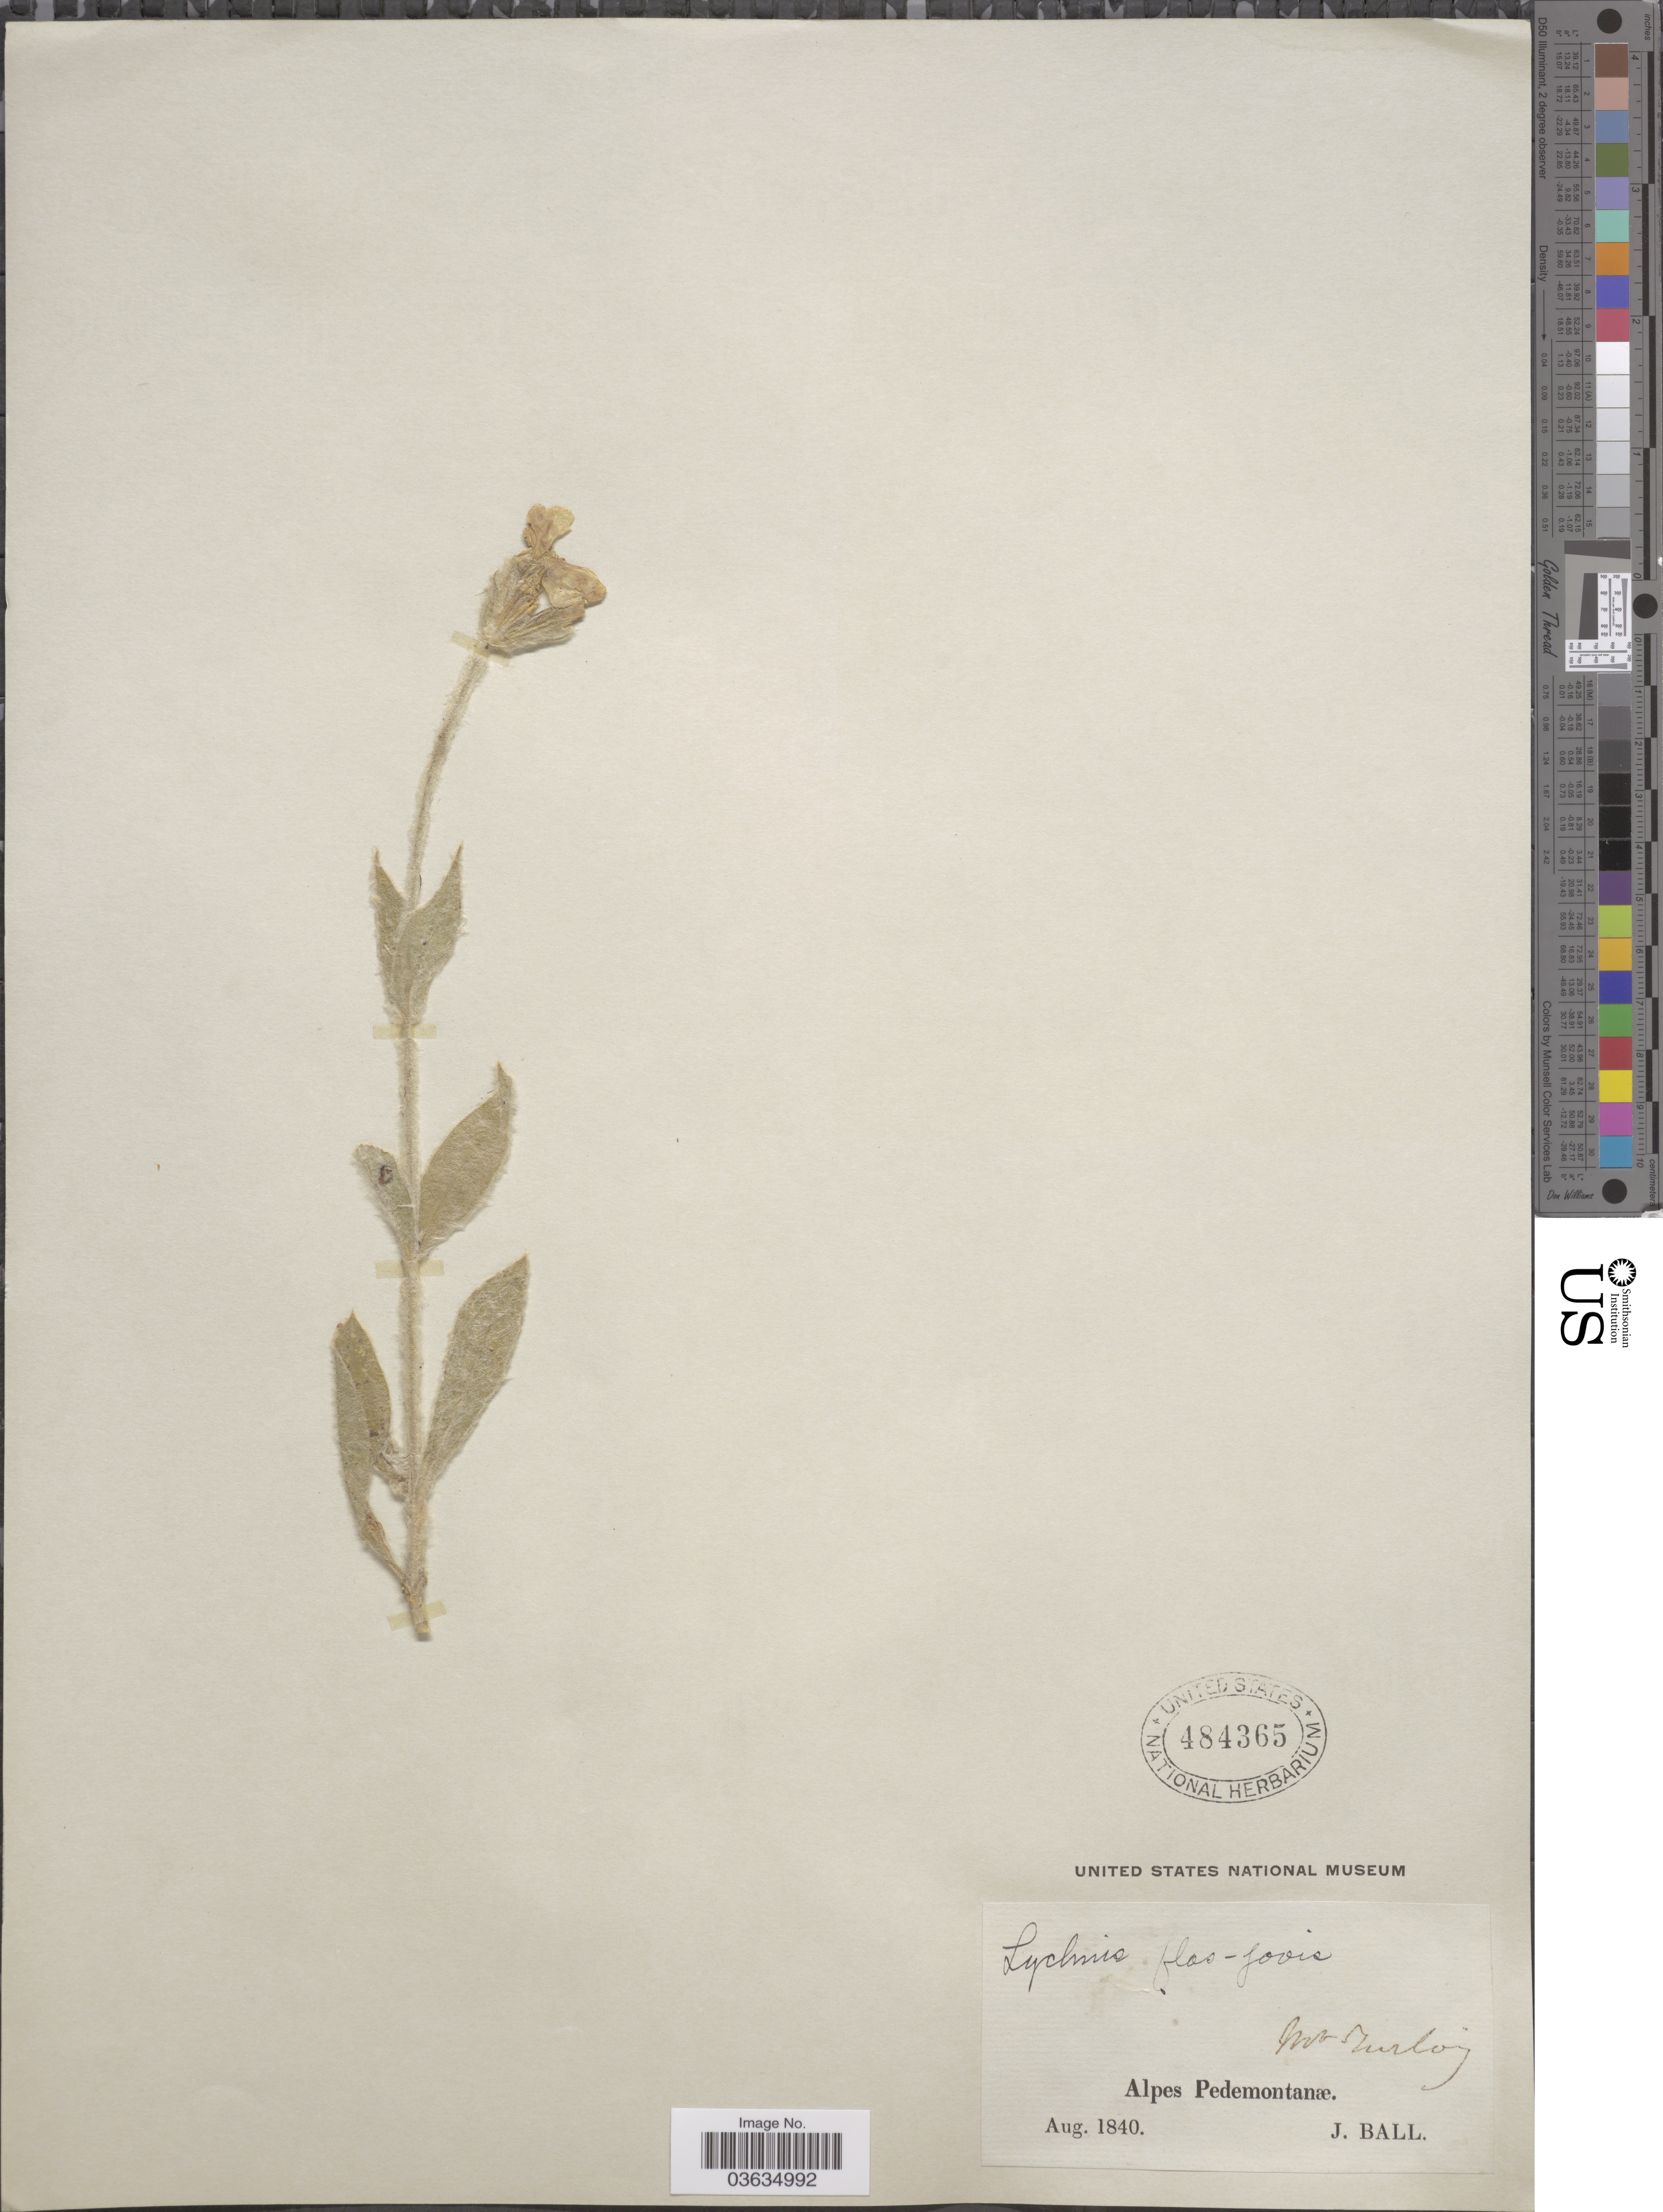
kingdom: Plantae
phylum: Tracheophyta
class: Magnoliopsida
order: Caryophyllales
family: Caryophyllaceae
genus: Silene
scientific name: Silene flos-jovis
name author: (L.) Greuter & Burdet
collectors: J. Ball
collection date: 1840-08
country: Italy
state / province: Piedmont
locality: Mt. Turloy, Alpes Pedemontanæ.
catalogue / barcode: US 484365